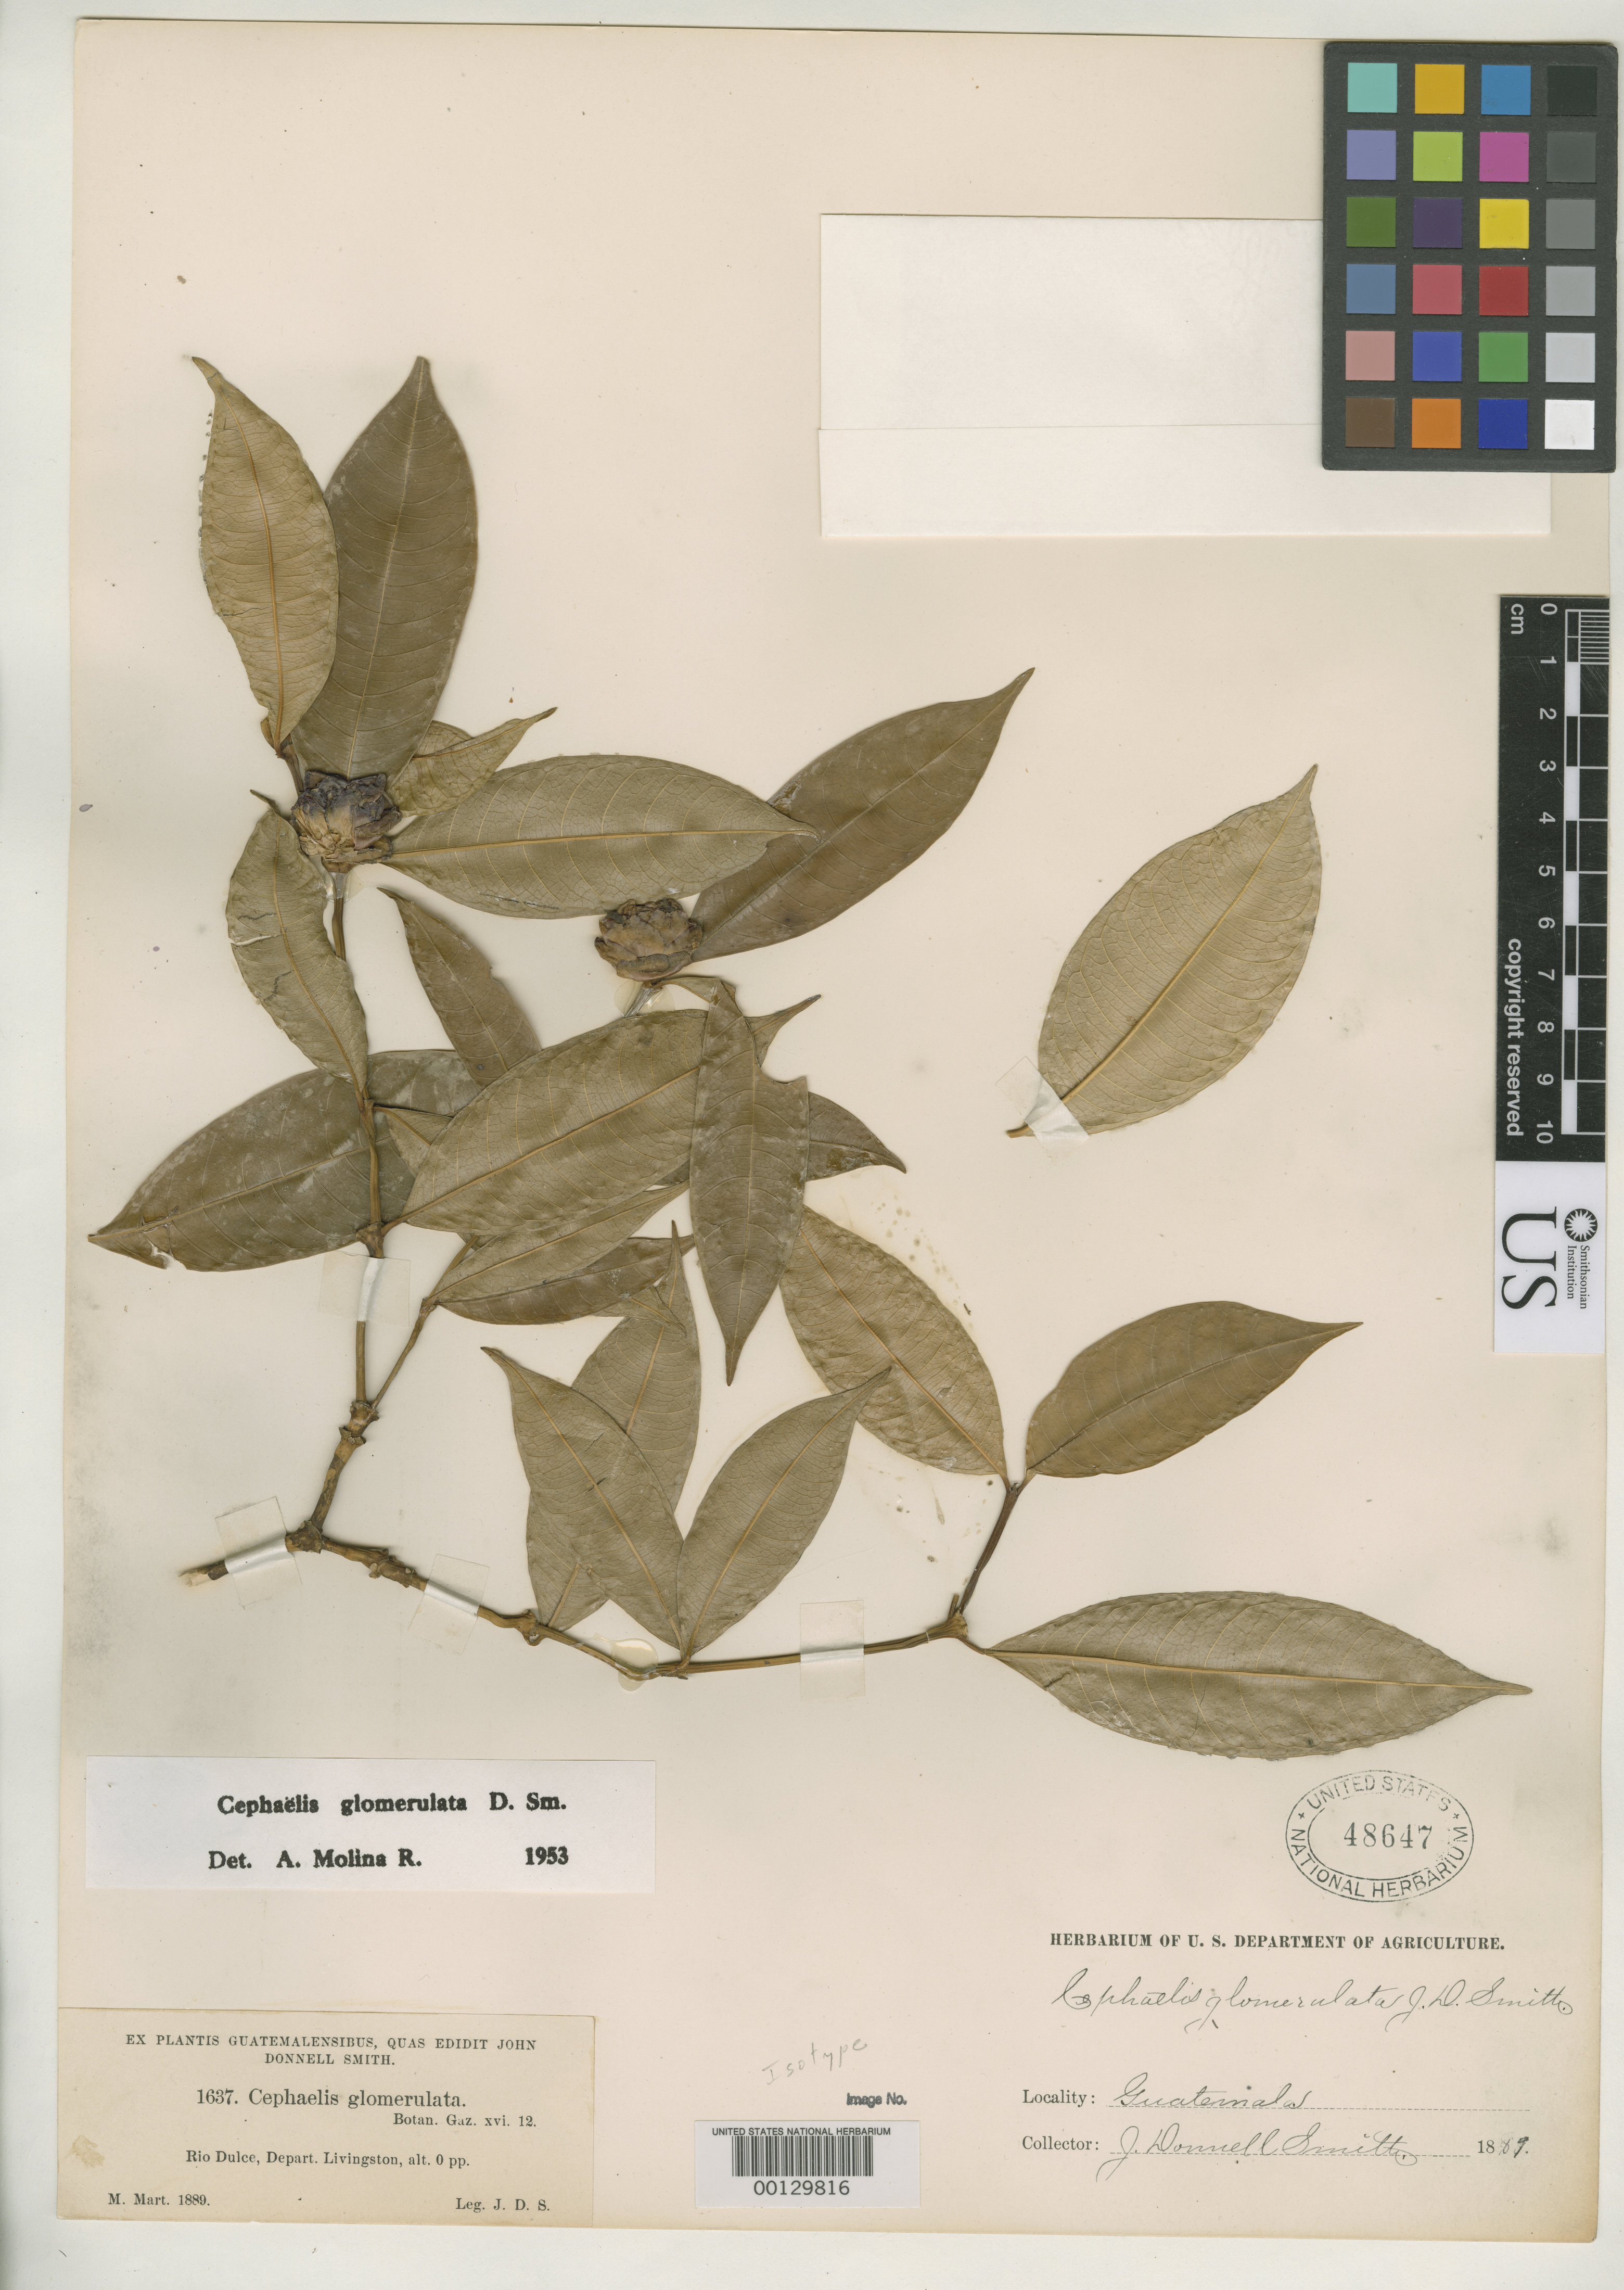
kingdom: Plantae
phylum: Tracheophyta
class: Magnoliopsida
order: Gentianales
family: Rubiaceae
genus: Cephaelis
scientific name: Cephaelis glomerulata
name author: Donn. Sm.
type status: Type Collection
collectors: J. Donnell Smith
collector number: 1637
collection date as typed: Mar 1889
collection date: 1889-03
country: Guatemala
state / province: Izabal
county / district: Livingston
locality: Rio Dulce.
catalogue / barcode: US 48647